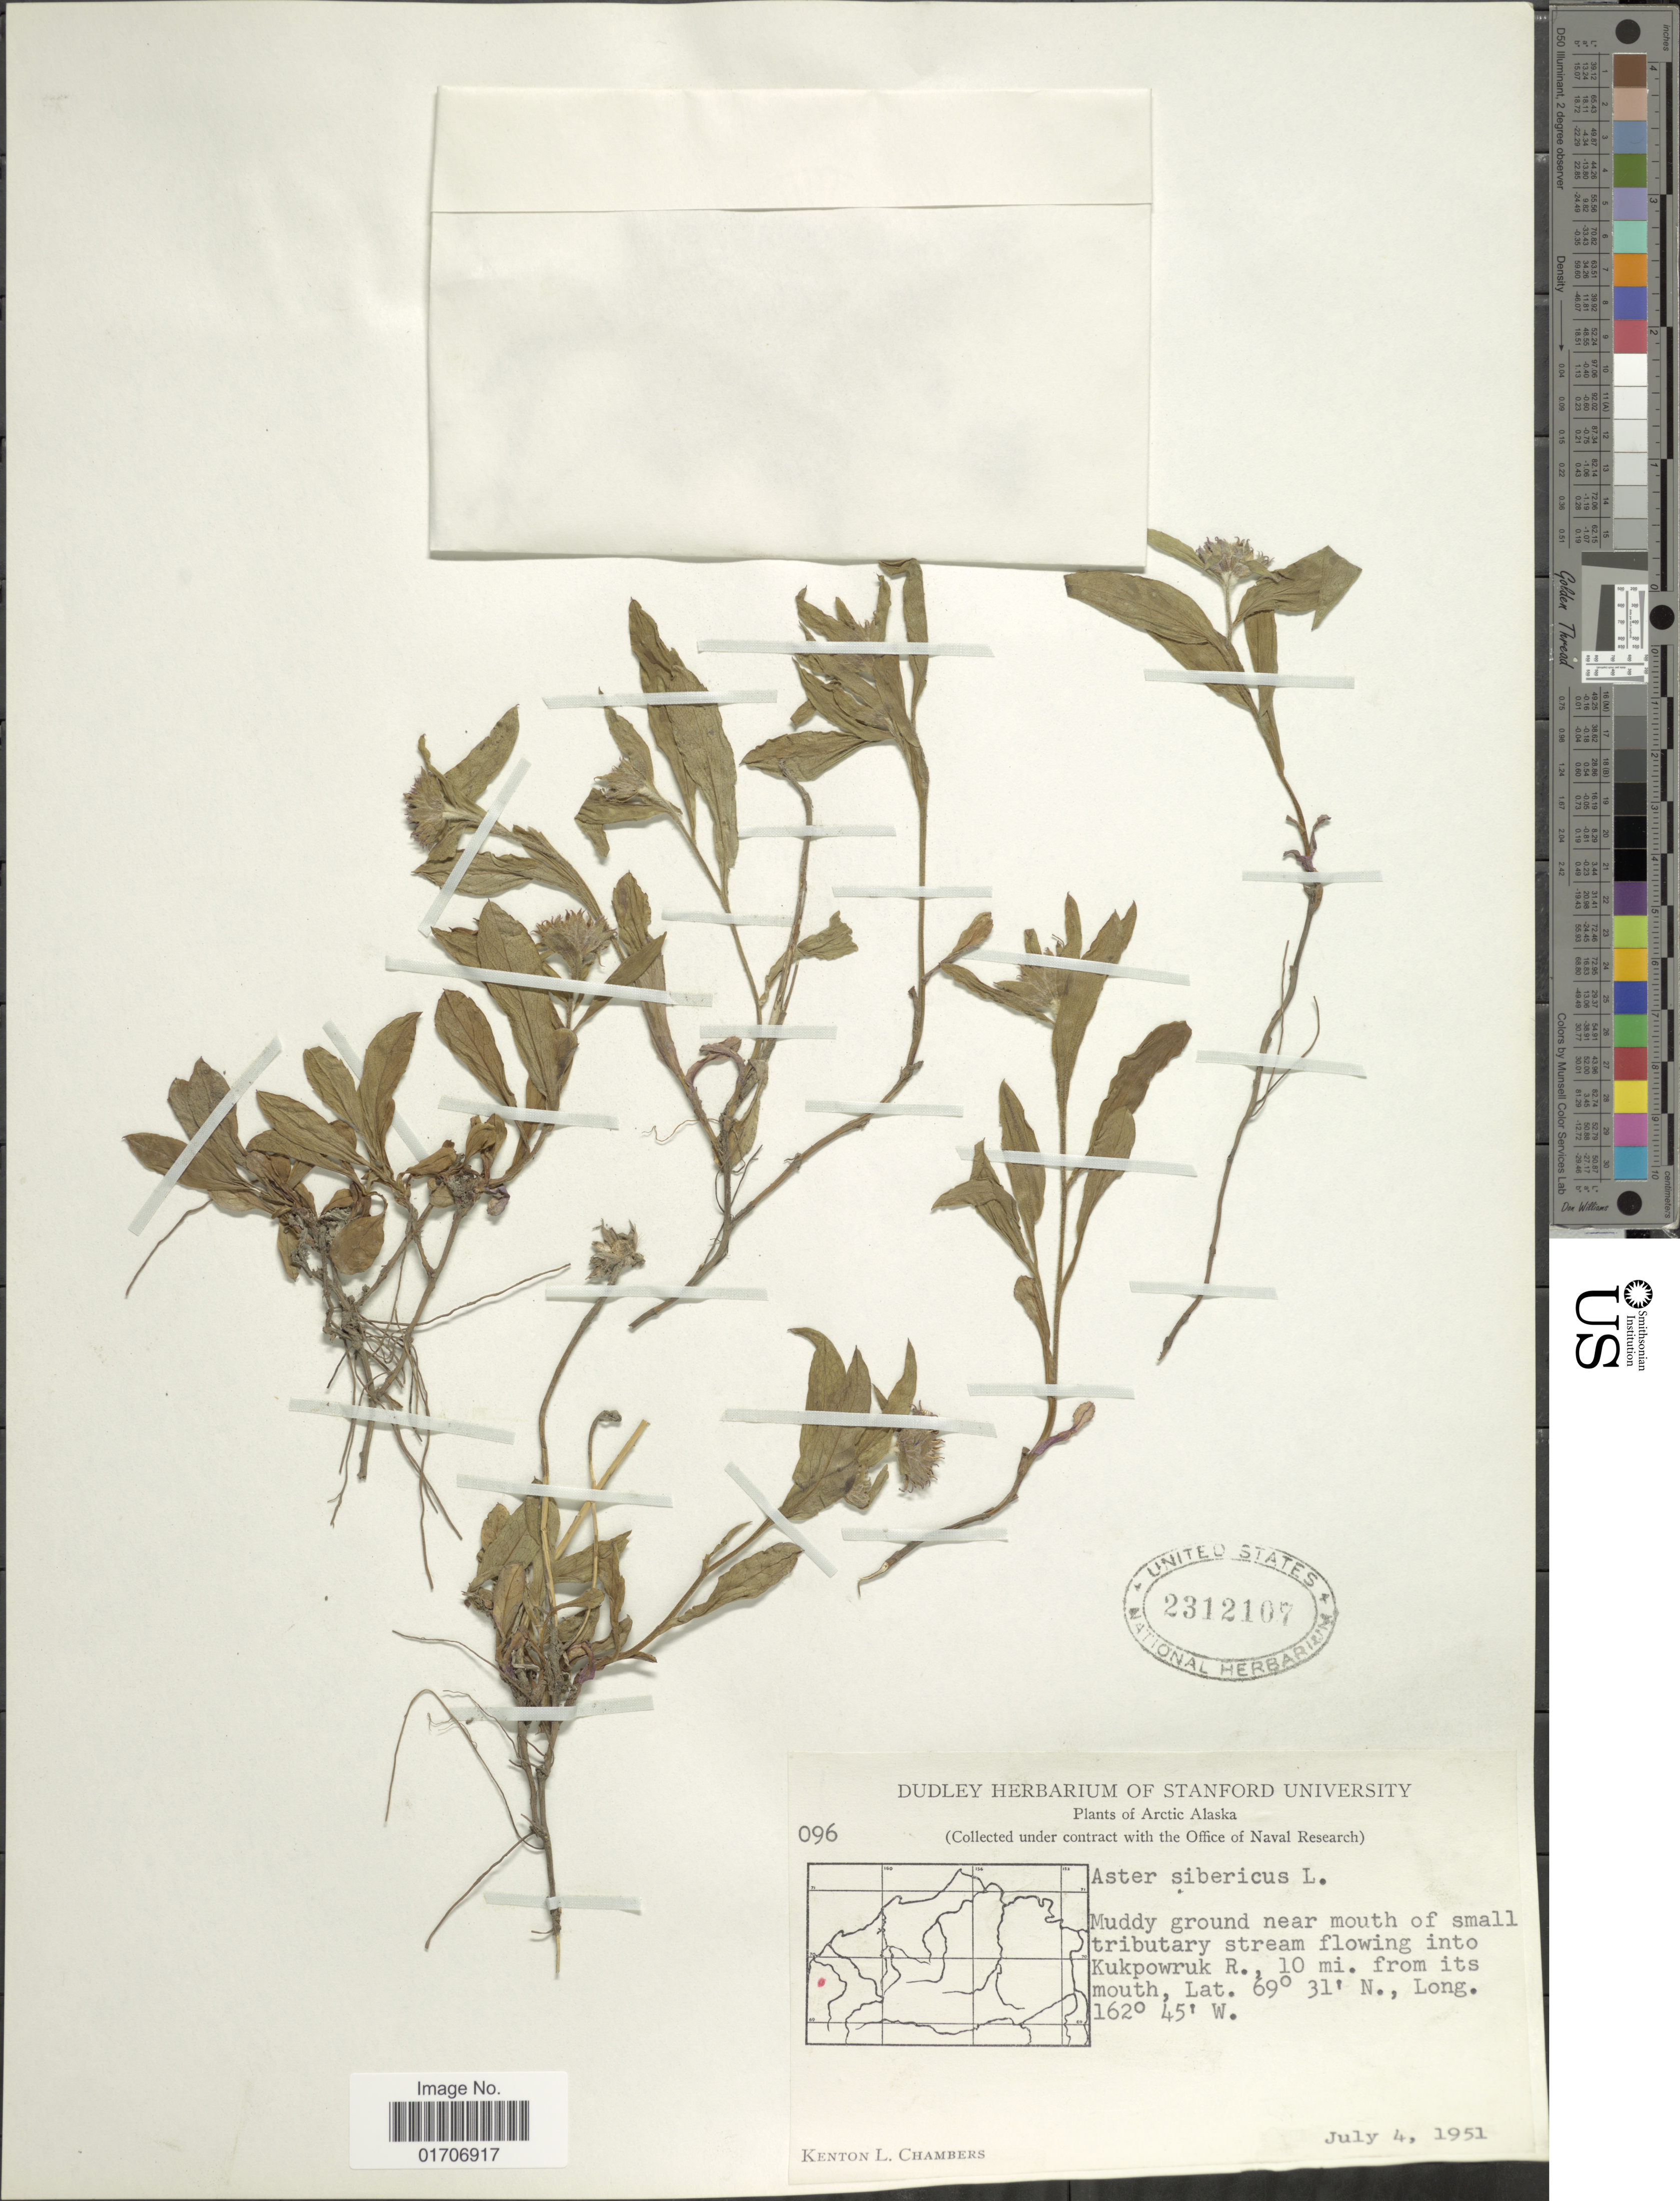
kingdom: Plantae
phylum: Tracheophyta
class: Magnoliopsida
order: Asterales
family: Asteraceae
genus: Eurybia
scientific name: Eurybia sibirica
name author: (L.) G.L. Nesom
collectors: K. L. Chambers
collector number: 096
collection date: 1951-07-04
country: United States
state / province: Alaska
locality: Arctic Alaska. Muddy ground near mouth of small tributary stream flowing into Kukpowruk R., 10 mi. from its mouth.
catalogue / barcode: US 2312107